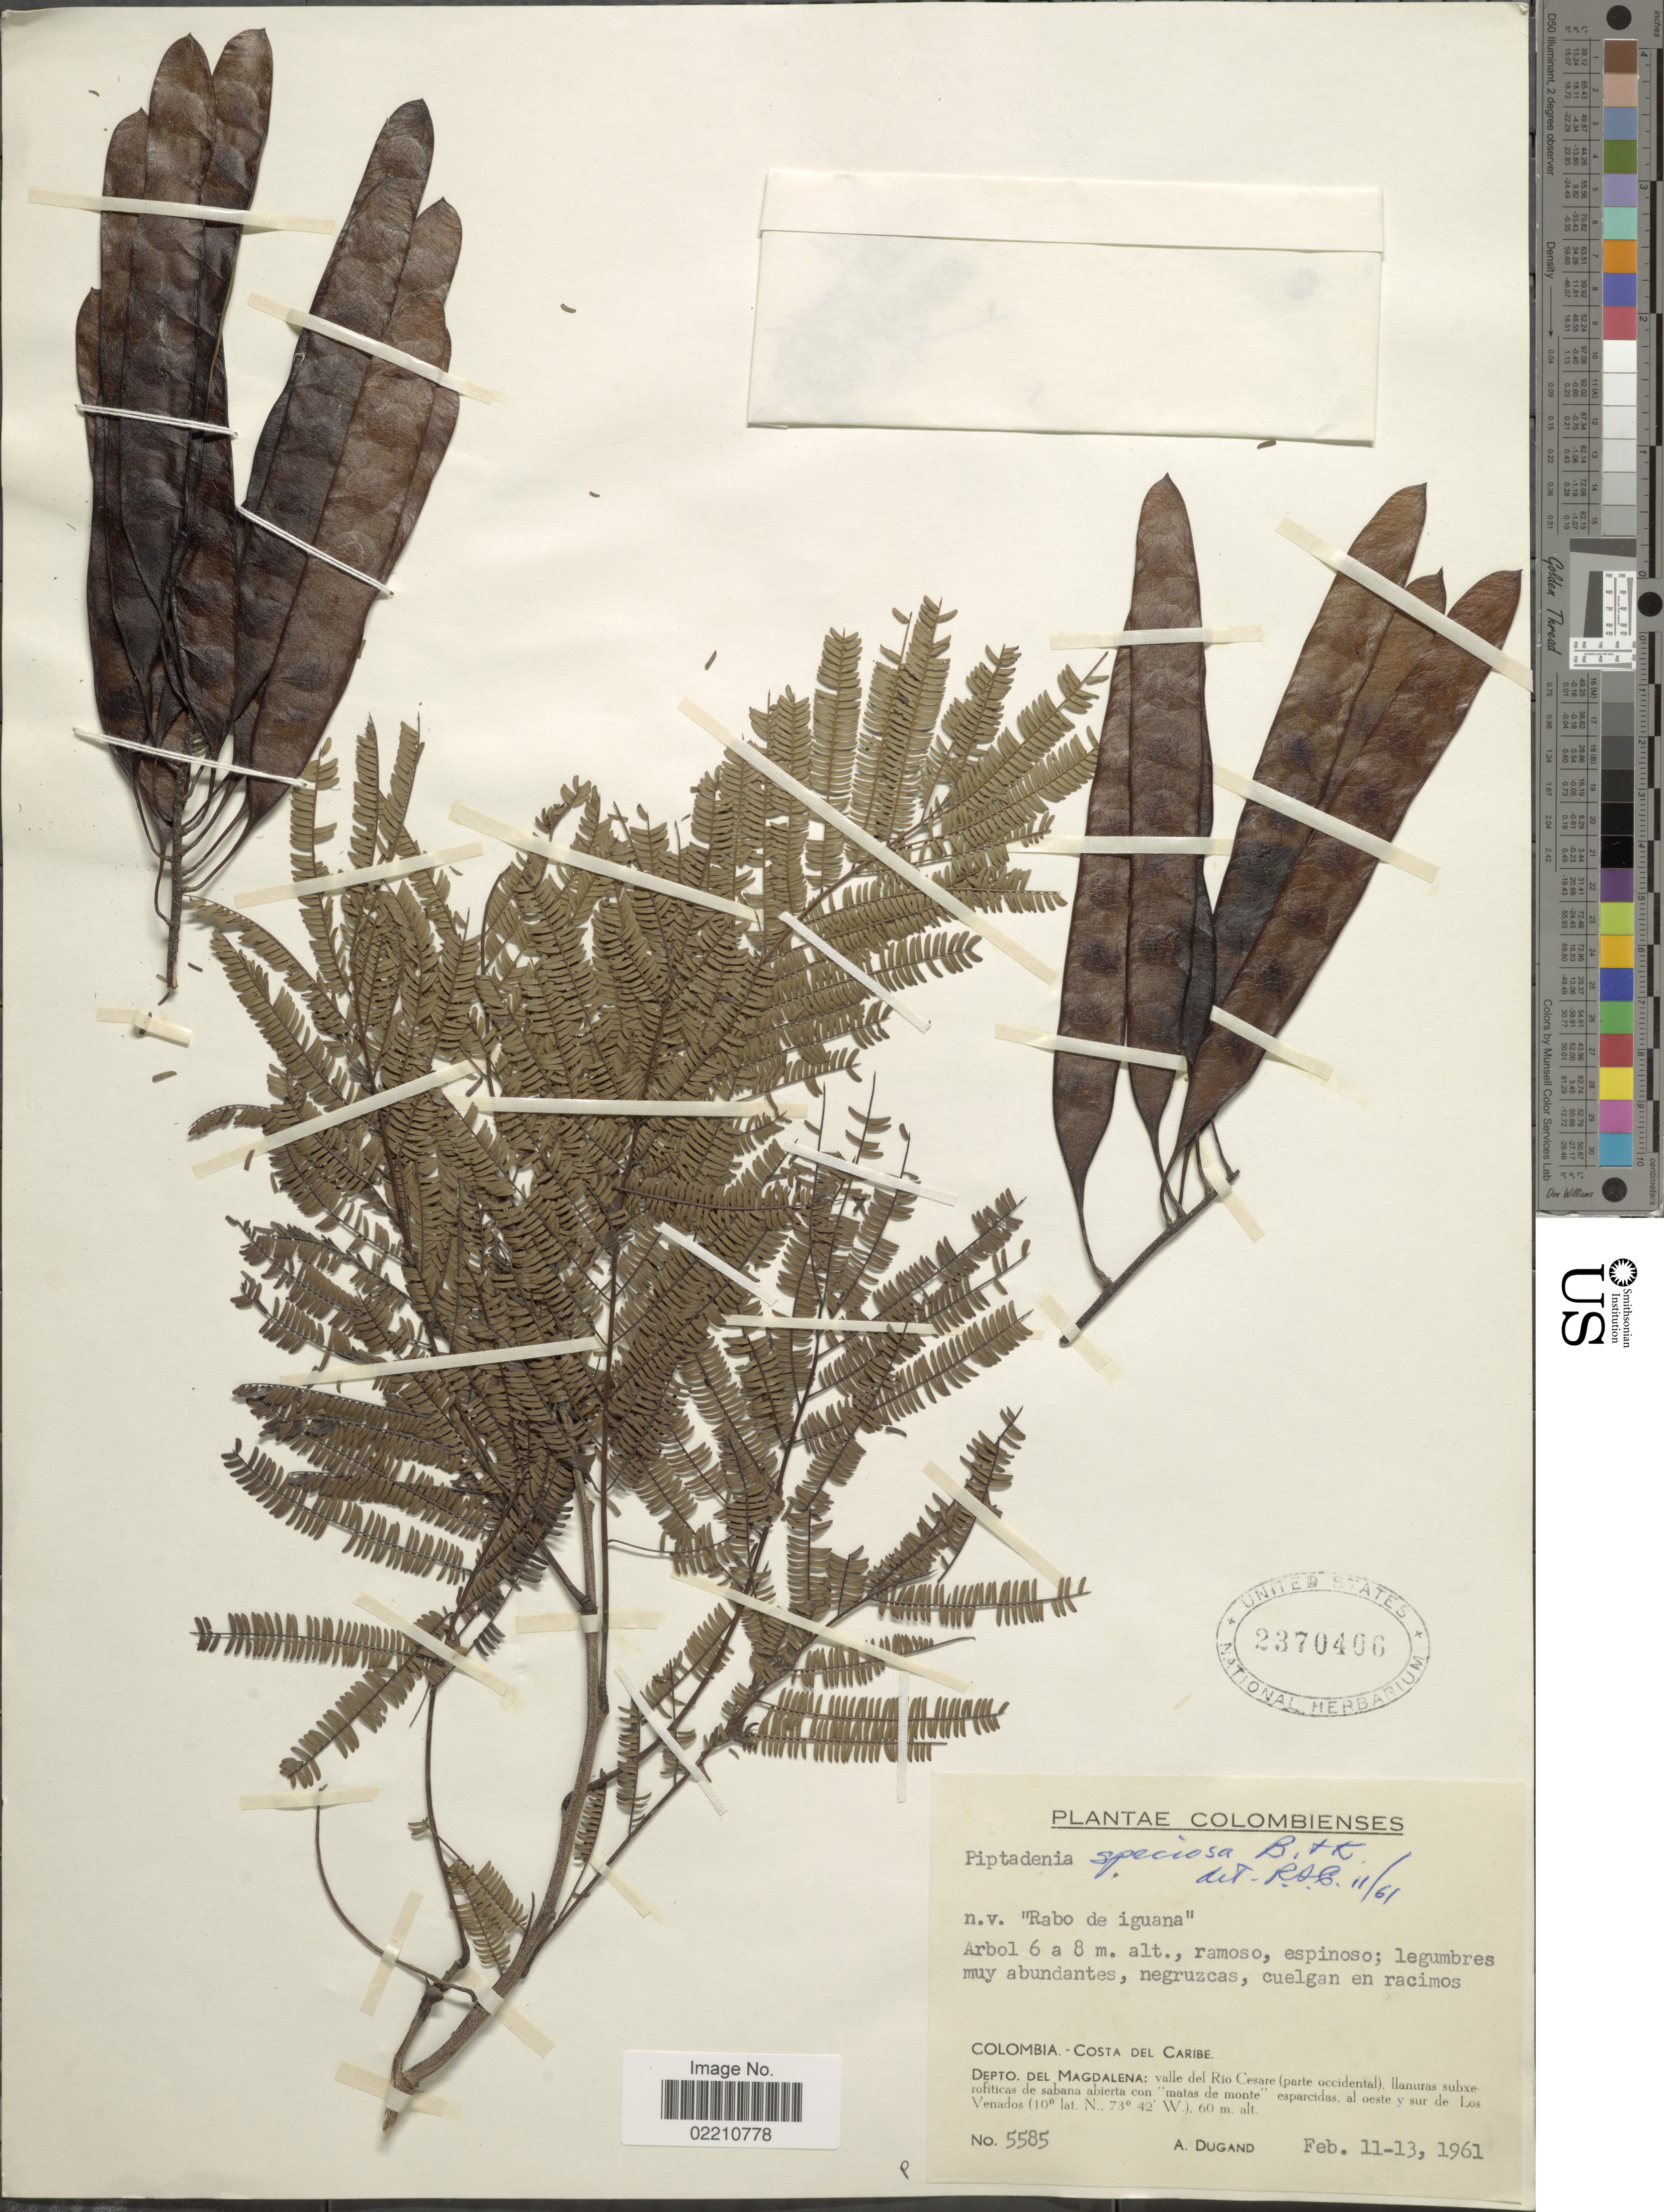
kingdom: Plantae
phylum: Tracheophyta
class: Magnoliopsida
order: Fabales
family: Fabaceae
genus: Lachesiodendron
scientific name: Lachesiodendron viridiflorum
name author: (Kunth) P.G. Ribeiro et al.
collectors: A. Dugand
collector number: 5585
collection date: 1961-02-11/1961-02-13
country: Colombia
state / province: Magdalena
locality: Costa del Caribe, valle del Río Cesare (parte occidental), llanuras subxerofíticas de sabana abierta con "matas de monte" esparcidas, al oeste y sur de Los Venados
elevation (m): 60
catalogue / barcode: US 2370406